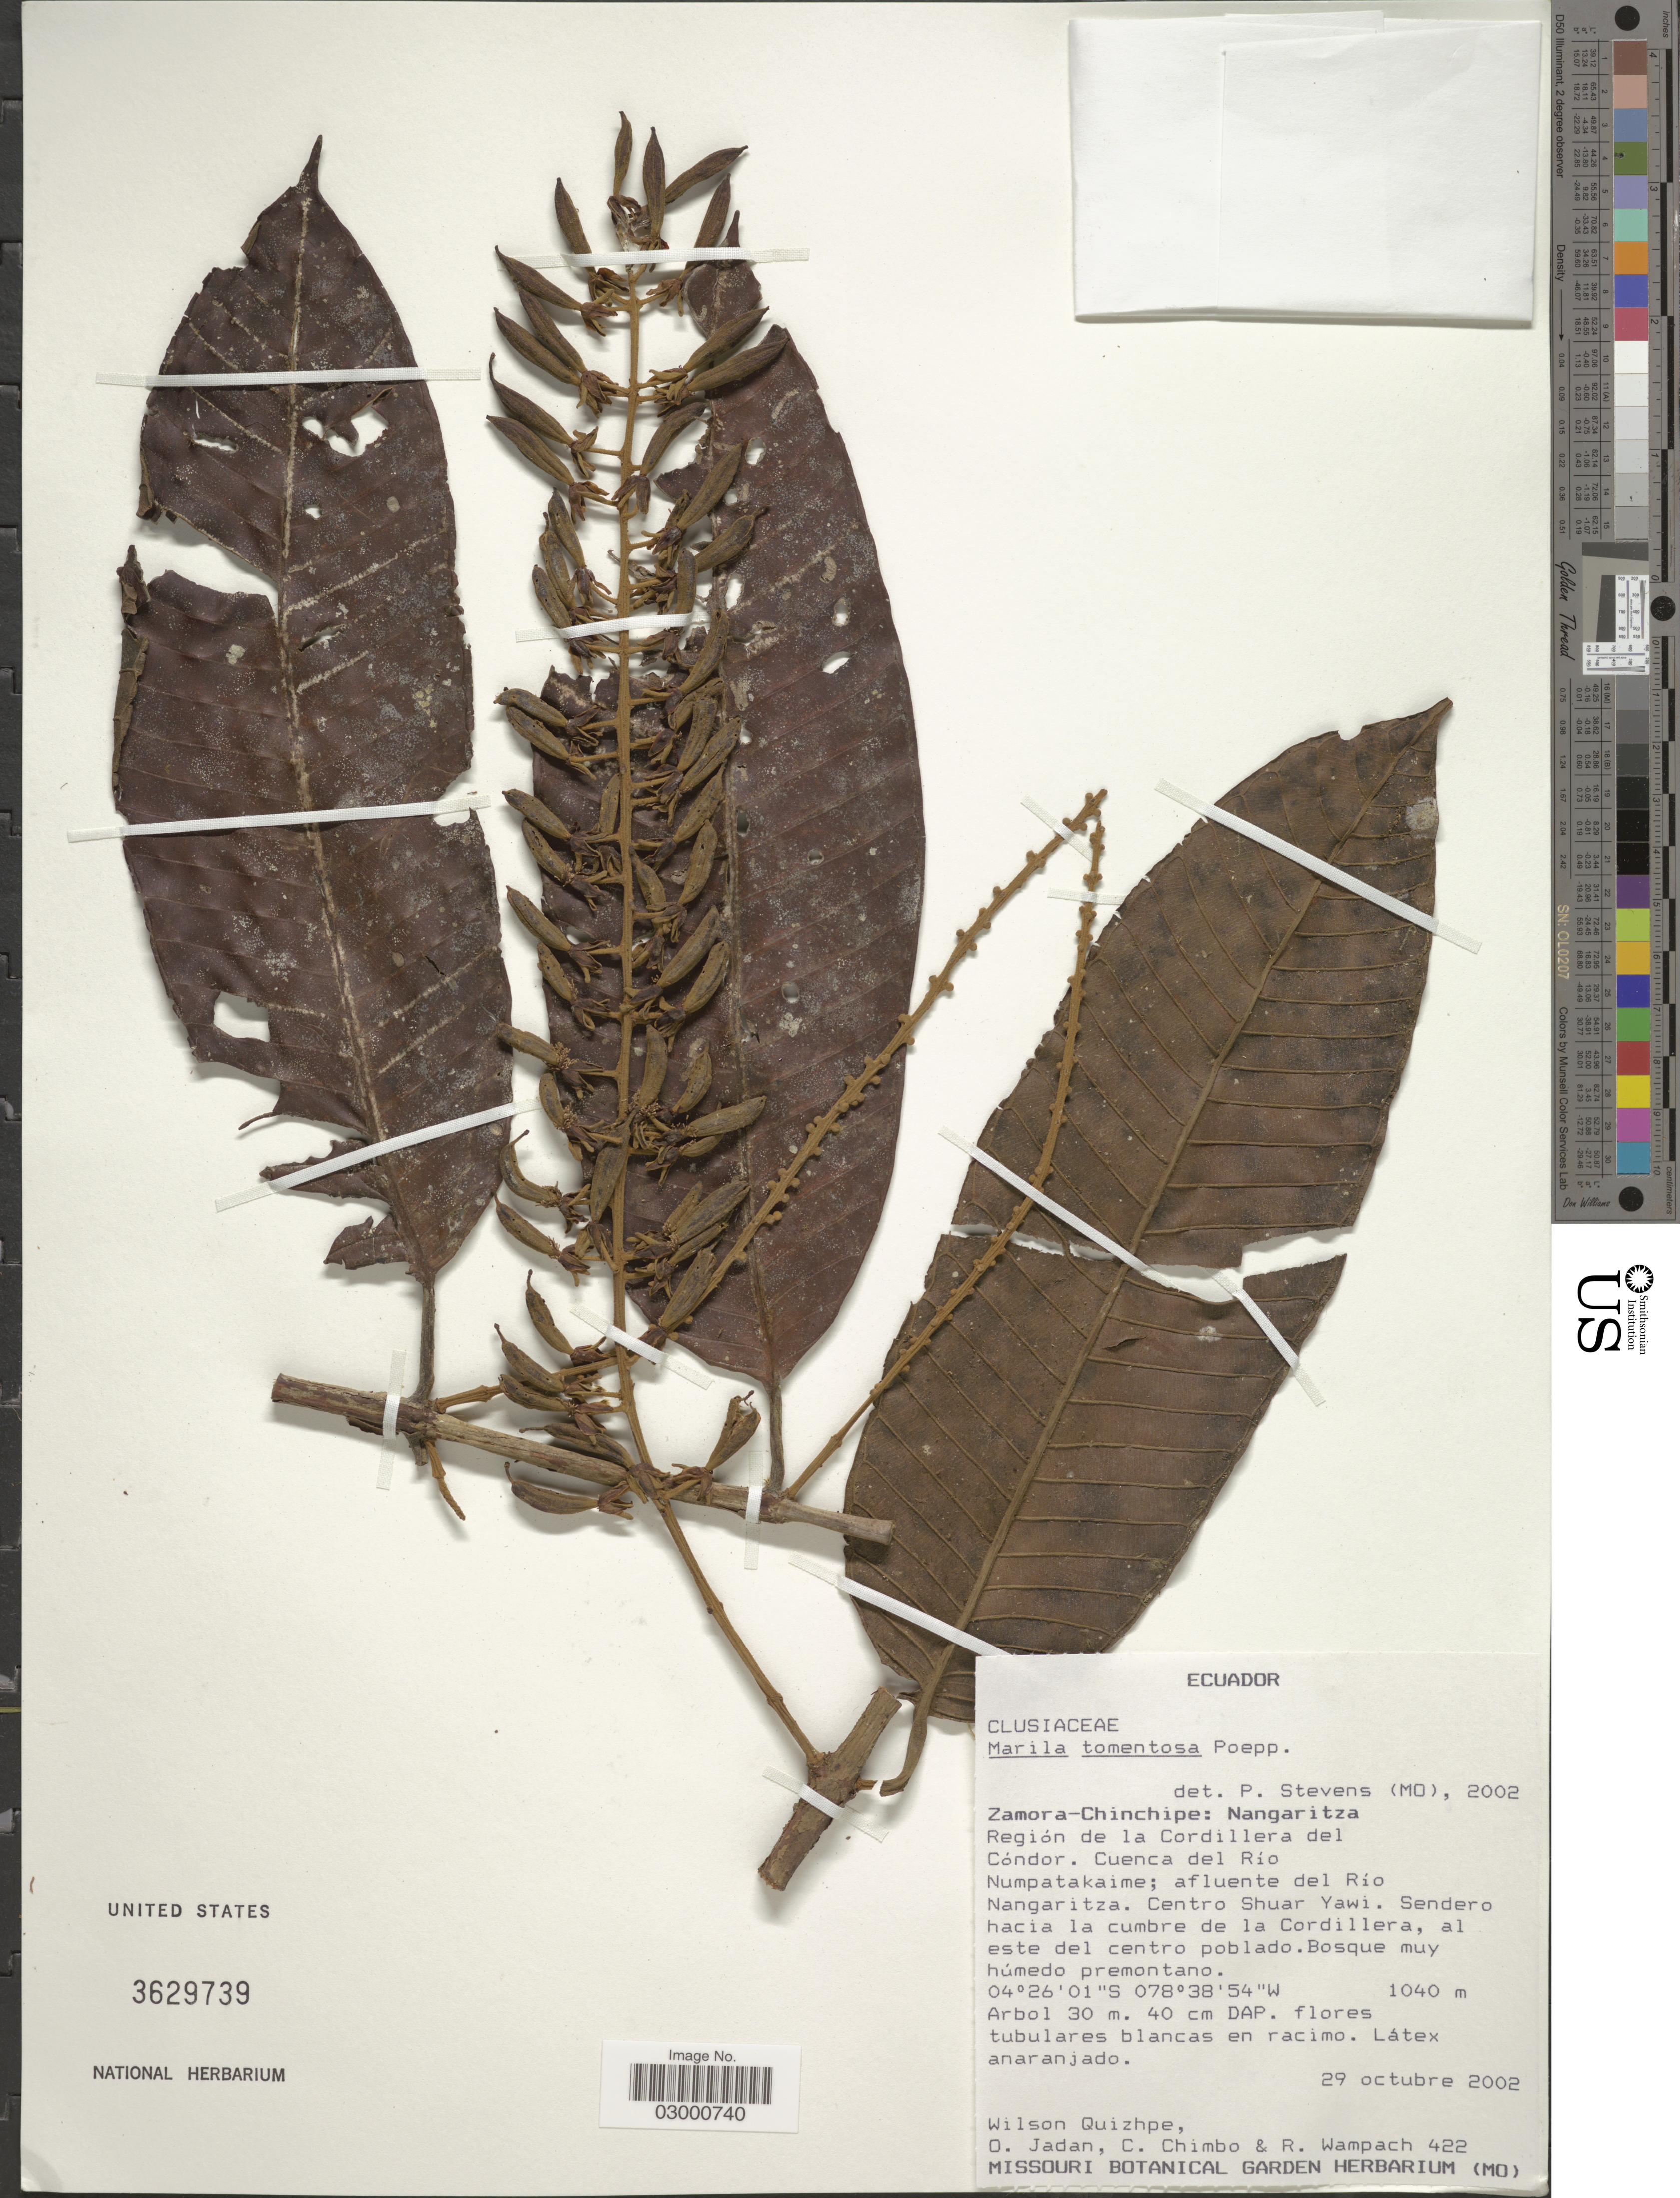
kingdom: Plantae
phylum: Tracheophyta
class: Magnoliopsida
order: Malpighiales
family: Calophyllaceae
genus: Marila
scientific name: Marila tomentosa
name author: Poepp.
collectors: W. Quizhpe, O. Jadan, C. Chimbo & R. Wampach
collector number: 422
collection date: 2002-10-29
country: Ecuador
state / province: Zamora-Chinchipe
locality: Nangaritza Región de la Cordillera del Cóndor. Cuenca del Río Numpatakaime; afluente del Río Nangaritza. Centro Shuar Yawi. Sendero hacia la cumbre de la Cordillera, al este del centro poblado.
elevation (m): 1040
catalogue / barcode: US 3629739